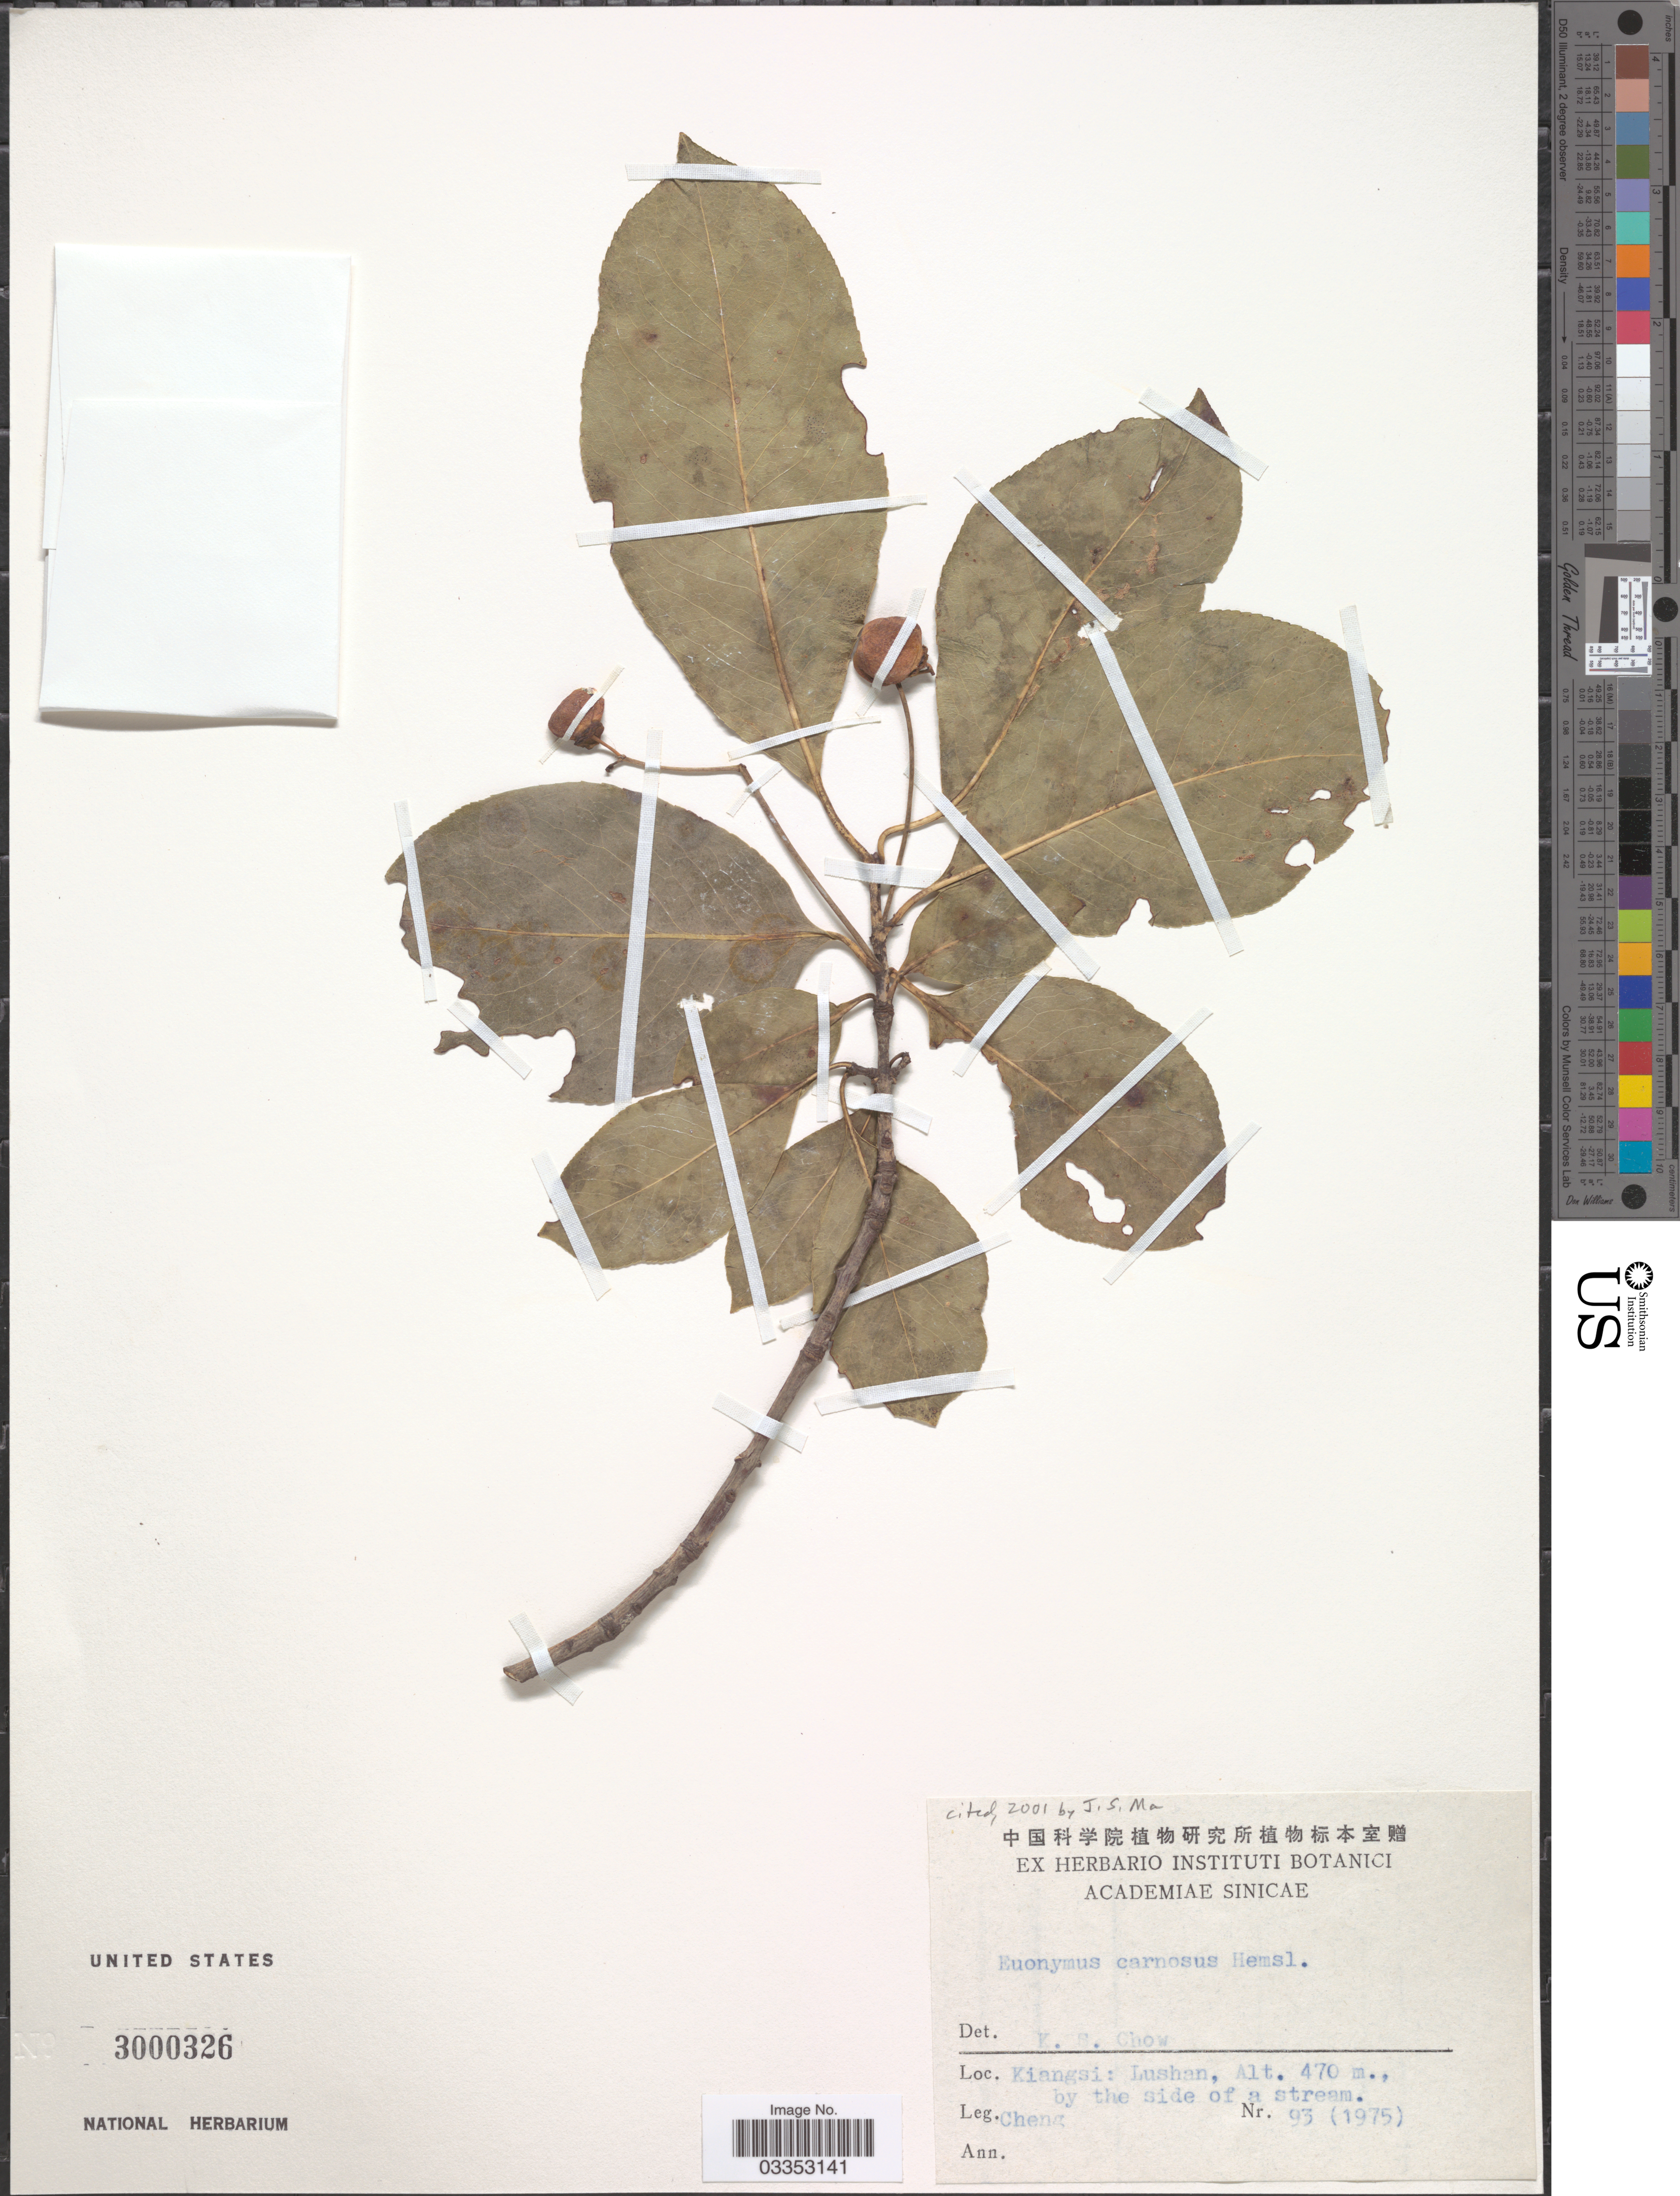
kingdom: Plantae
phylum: Tracheophyta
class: Magnoliopsida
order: Celastrales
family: Celastraceae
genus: Euonymus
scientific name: Euonymus carnosus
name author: Hemsl.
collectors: -. Cheng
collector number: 93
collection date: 1975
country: China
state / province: Jiangxi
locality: Kiangsi: Lushan, by the side of a stream.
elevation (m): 470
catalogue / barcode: US 3000326